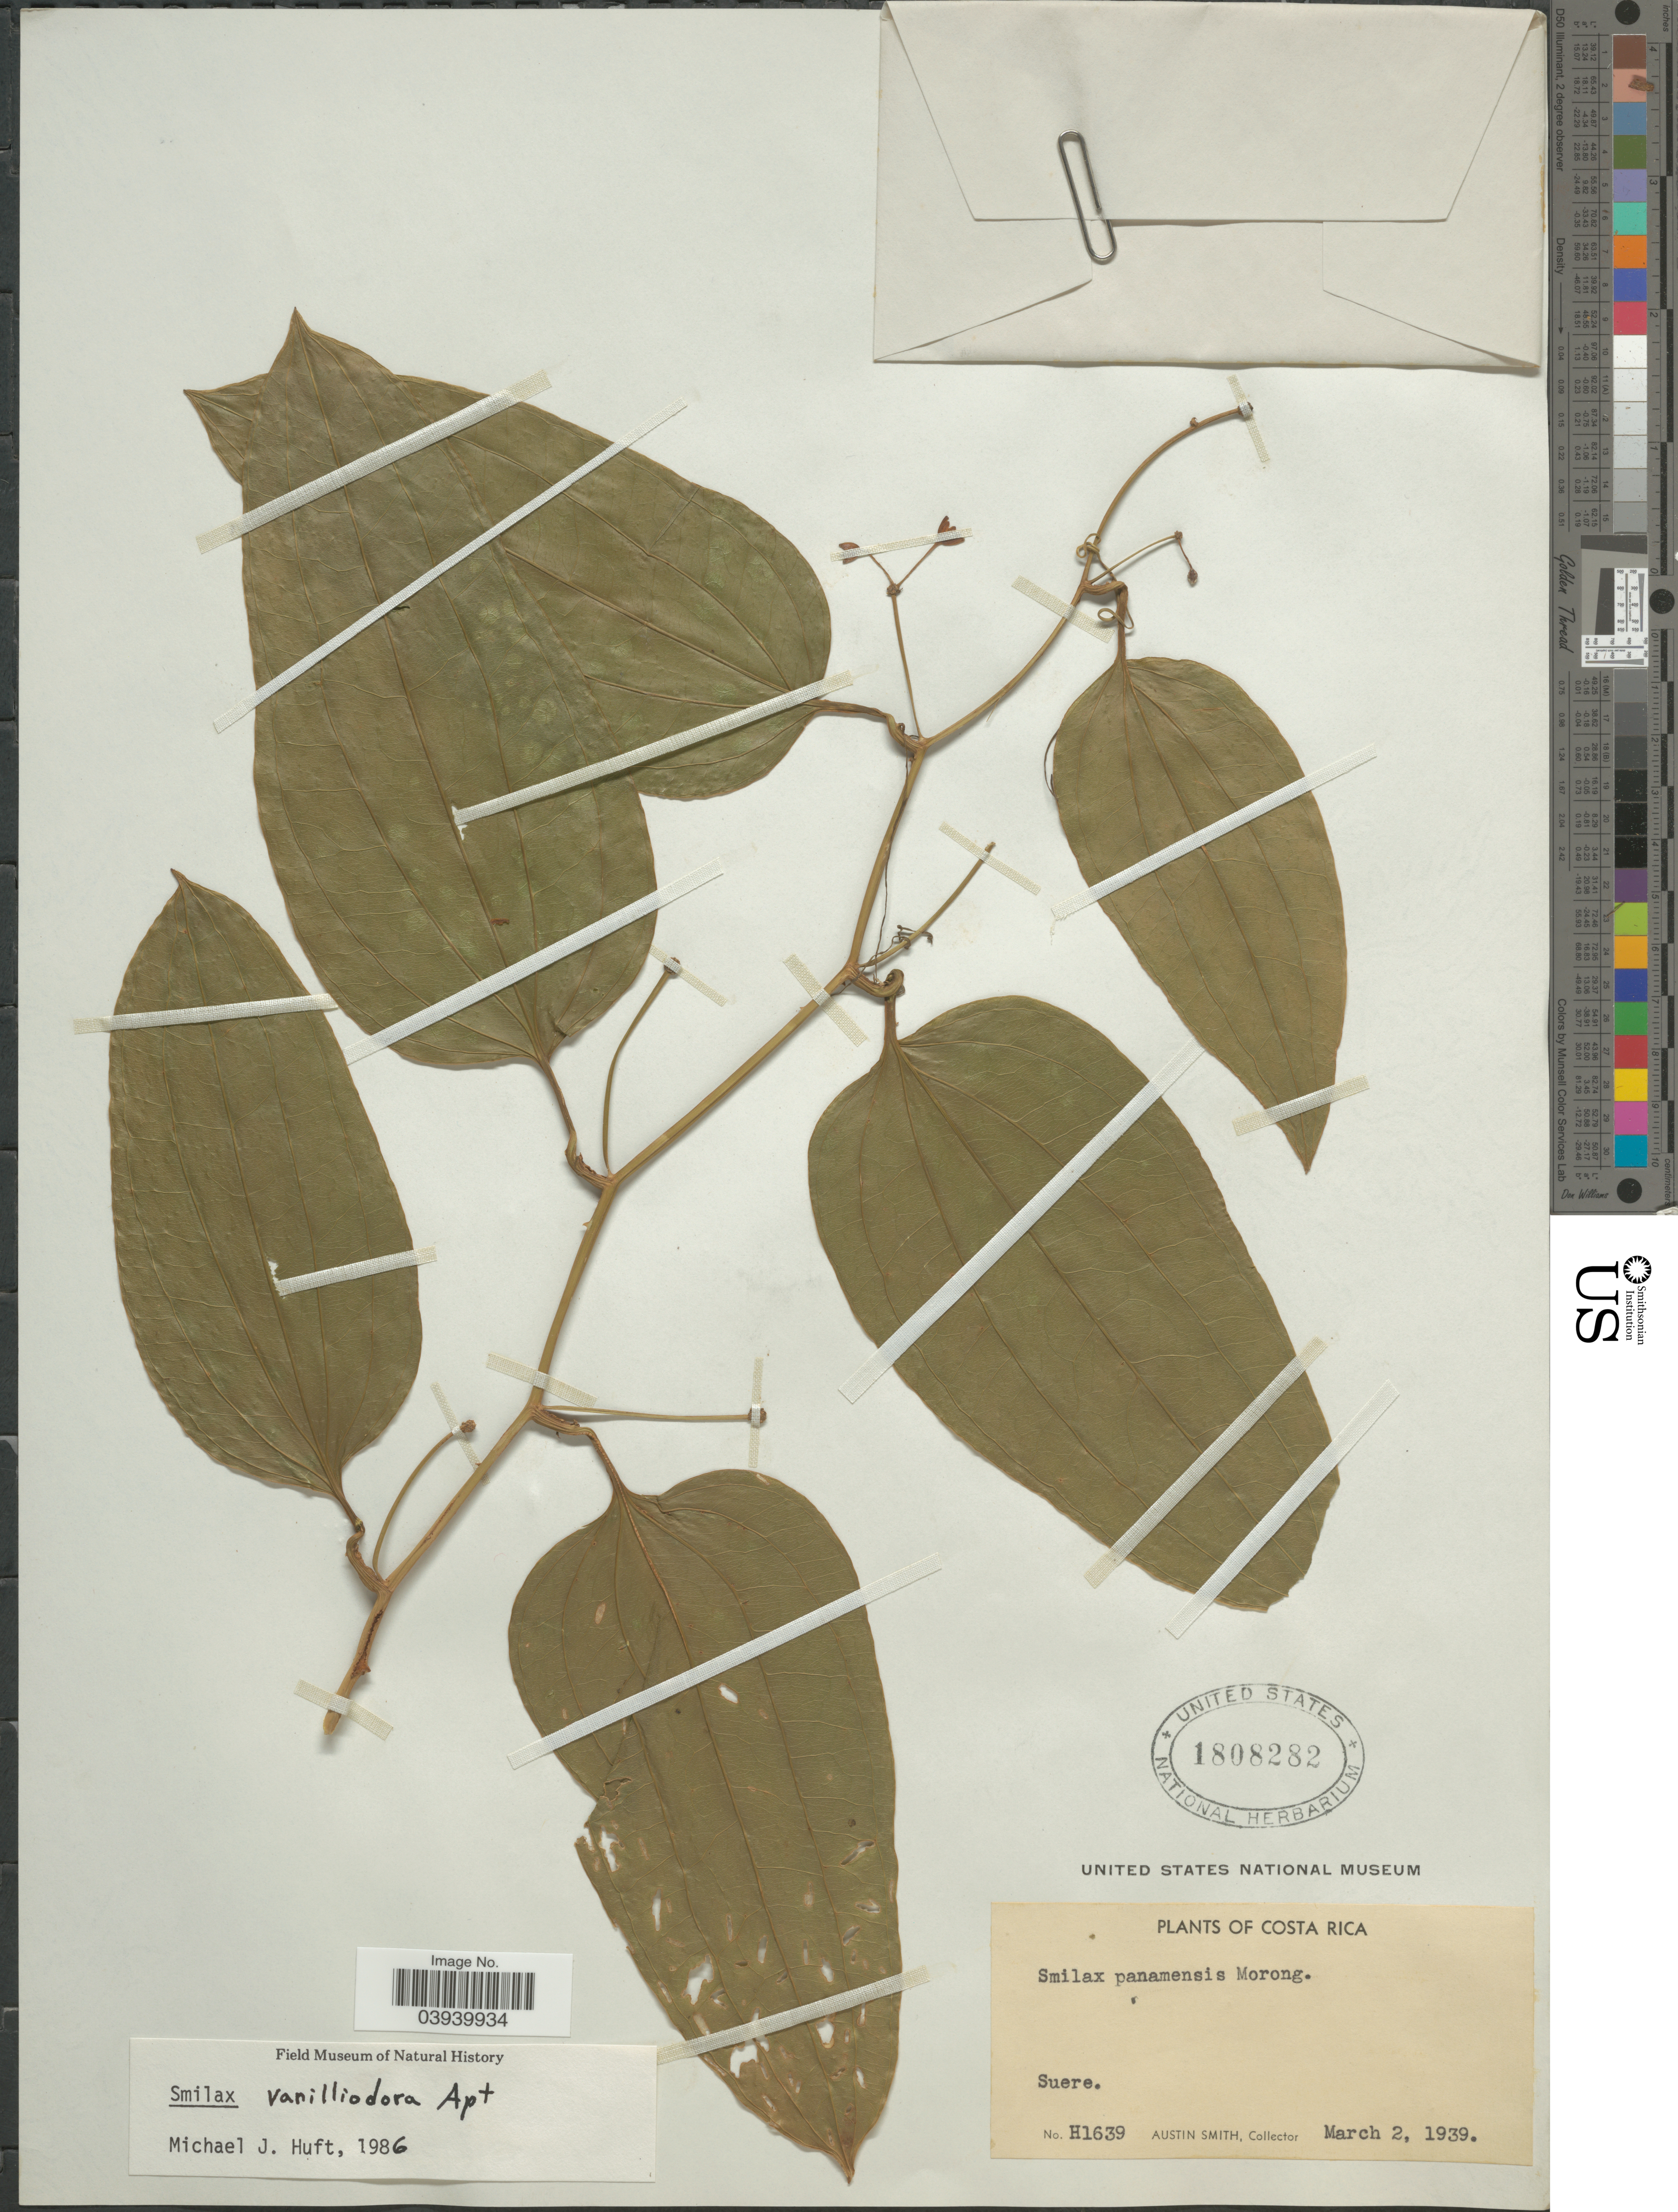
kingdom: Plantae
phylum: Tracheophyta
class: Liliopsida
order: Liliales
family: Smilacaceae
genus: Smilax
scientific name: Smilax vanilliodora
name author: F.W. Apt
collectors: Aust P. Smith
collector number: H1639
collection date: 1939-03-02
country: Costa Rica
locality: Suere.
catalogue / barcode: US 1808282